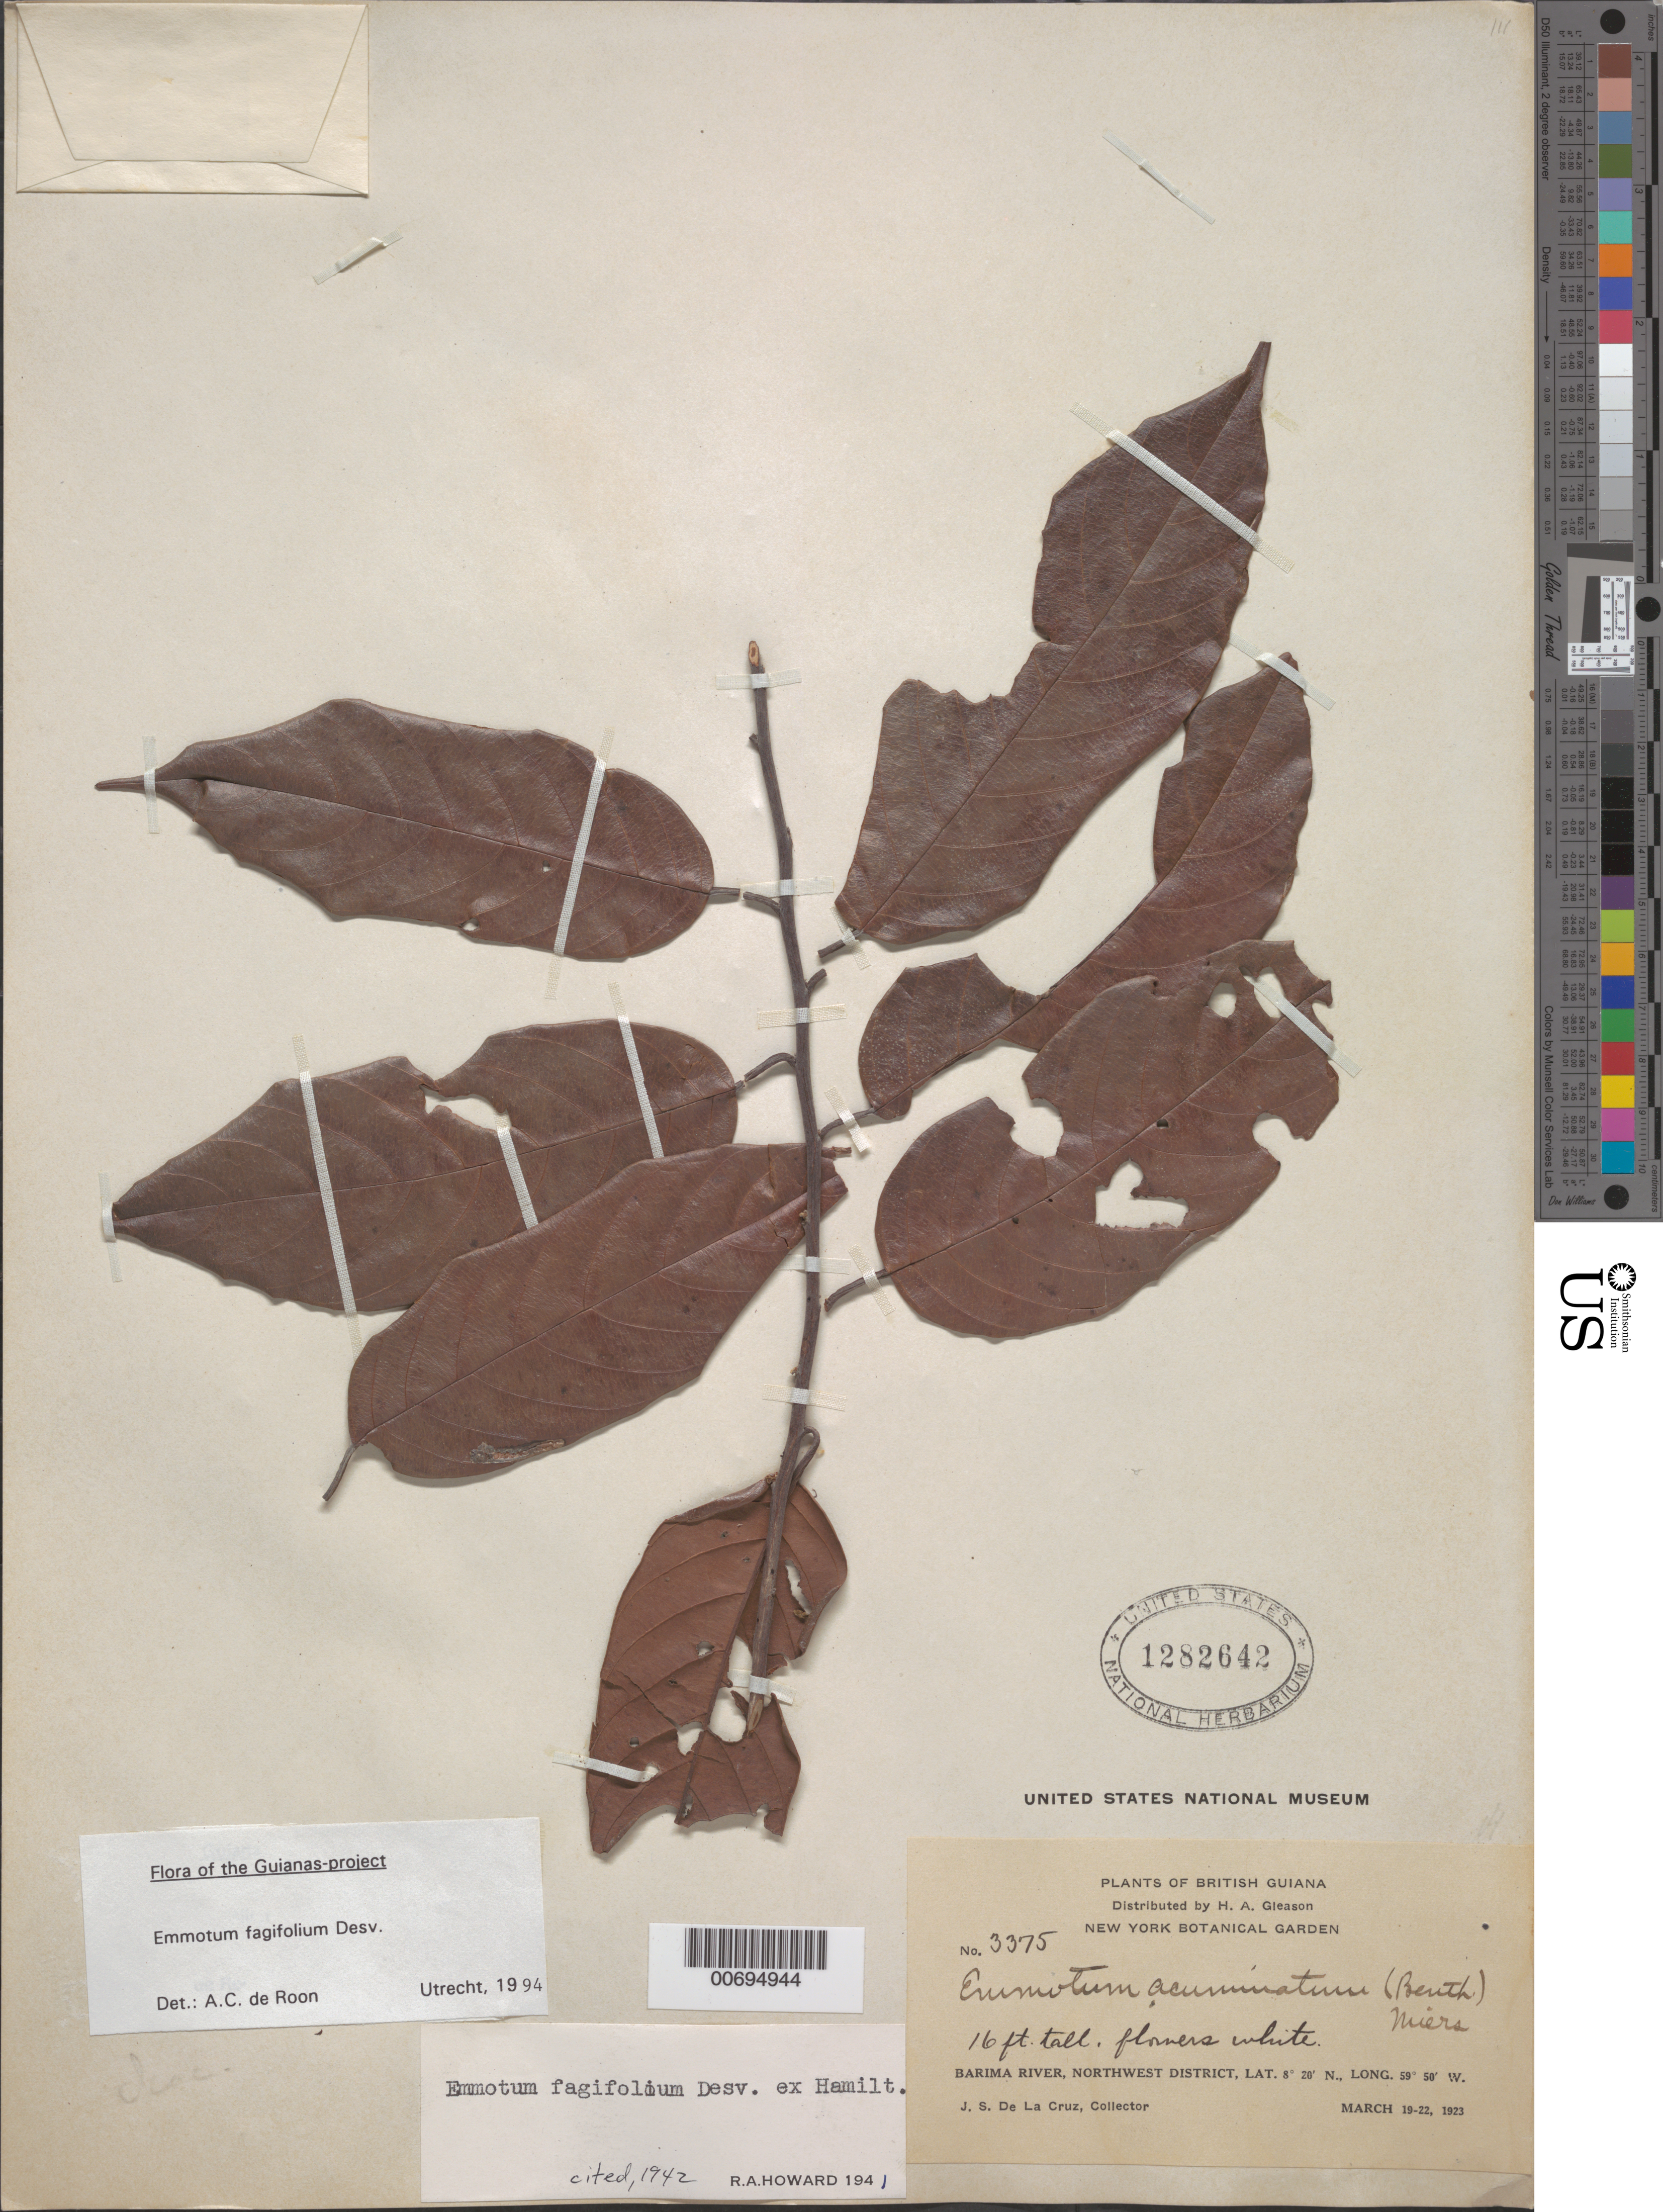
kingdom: Plantae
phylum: Tracheophyta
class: Magnoliopsida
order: Metteniusales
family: Metteniusaceae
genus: Emmotum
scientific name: Emmotum fagifolium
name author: Desv. ex Ham.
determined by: de Roon, A. C.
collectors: J. S. de la Cruz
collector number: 3375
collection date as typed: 19-Mar-23 to 22-Mar-23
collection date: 1923-03-19/1923-03-22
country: Guyana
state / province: Barima-Waini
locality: Barima R., NW District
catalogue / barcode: US 1282642